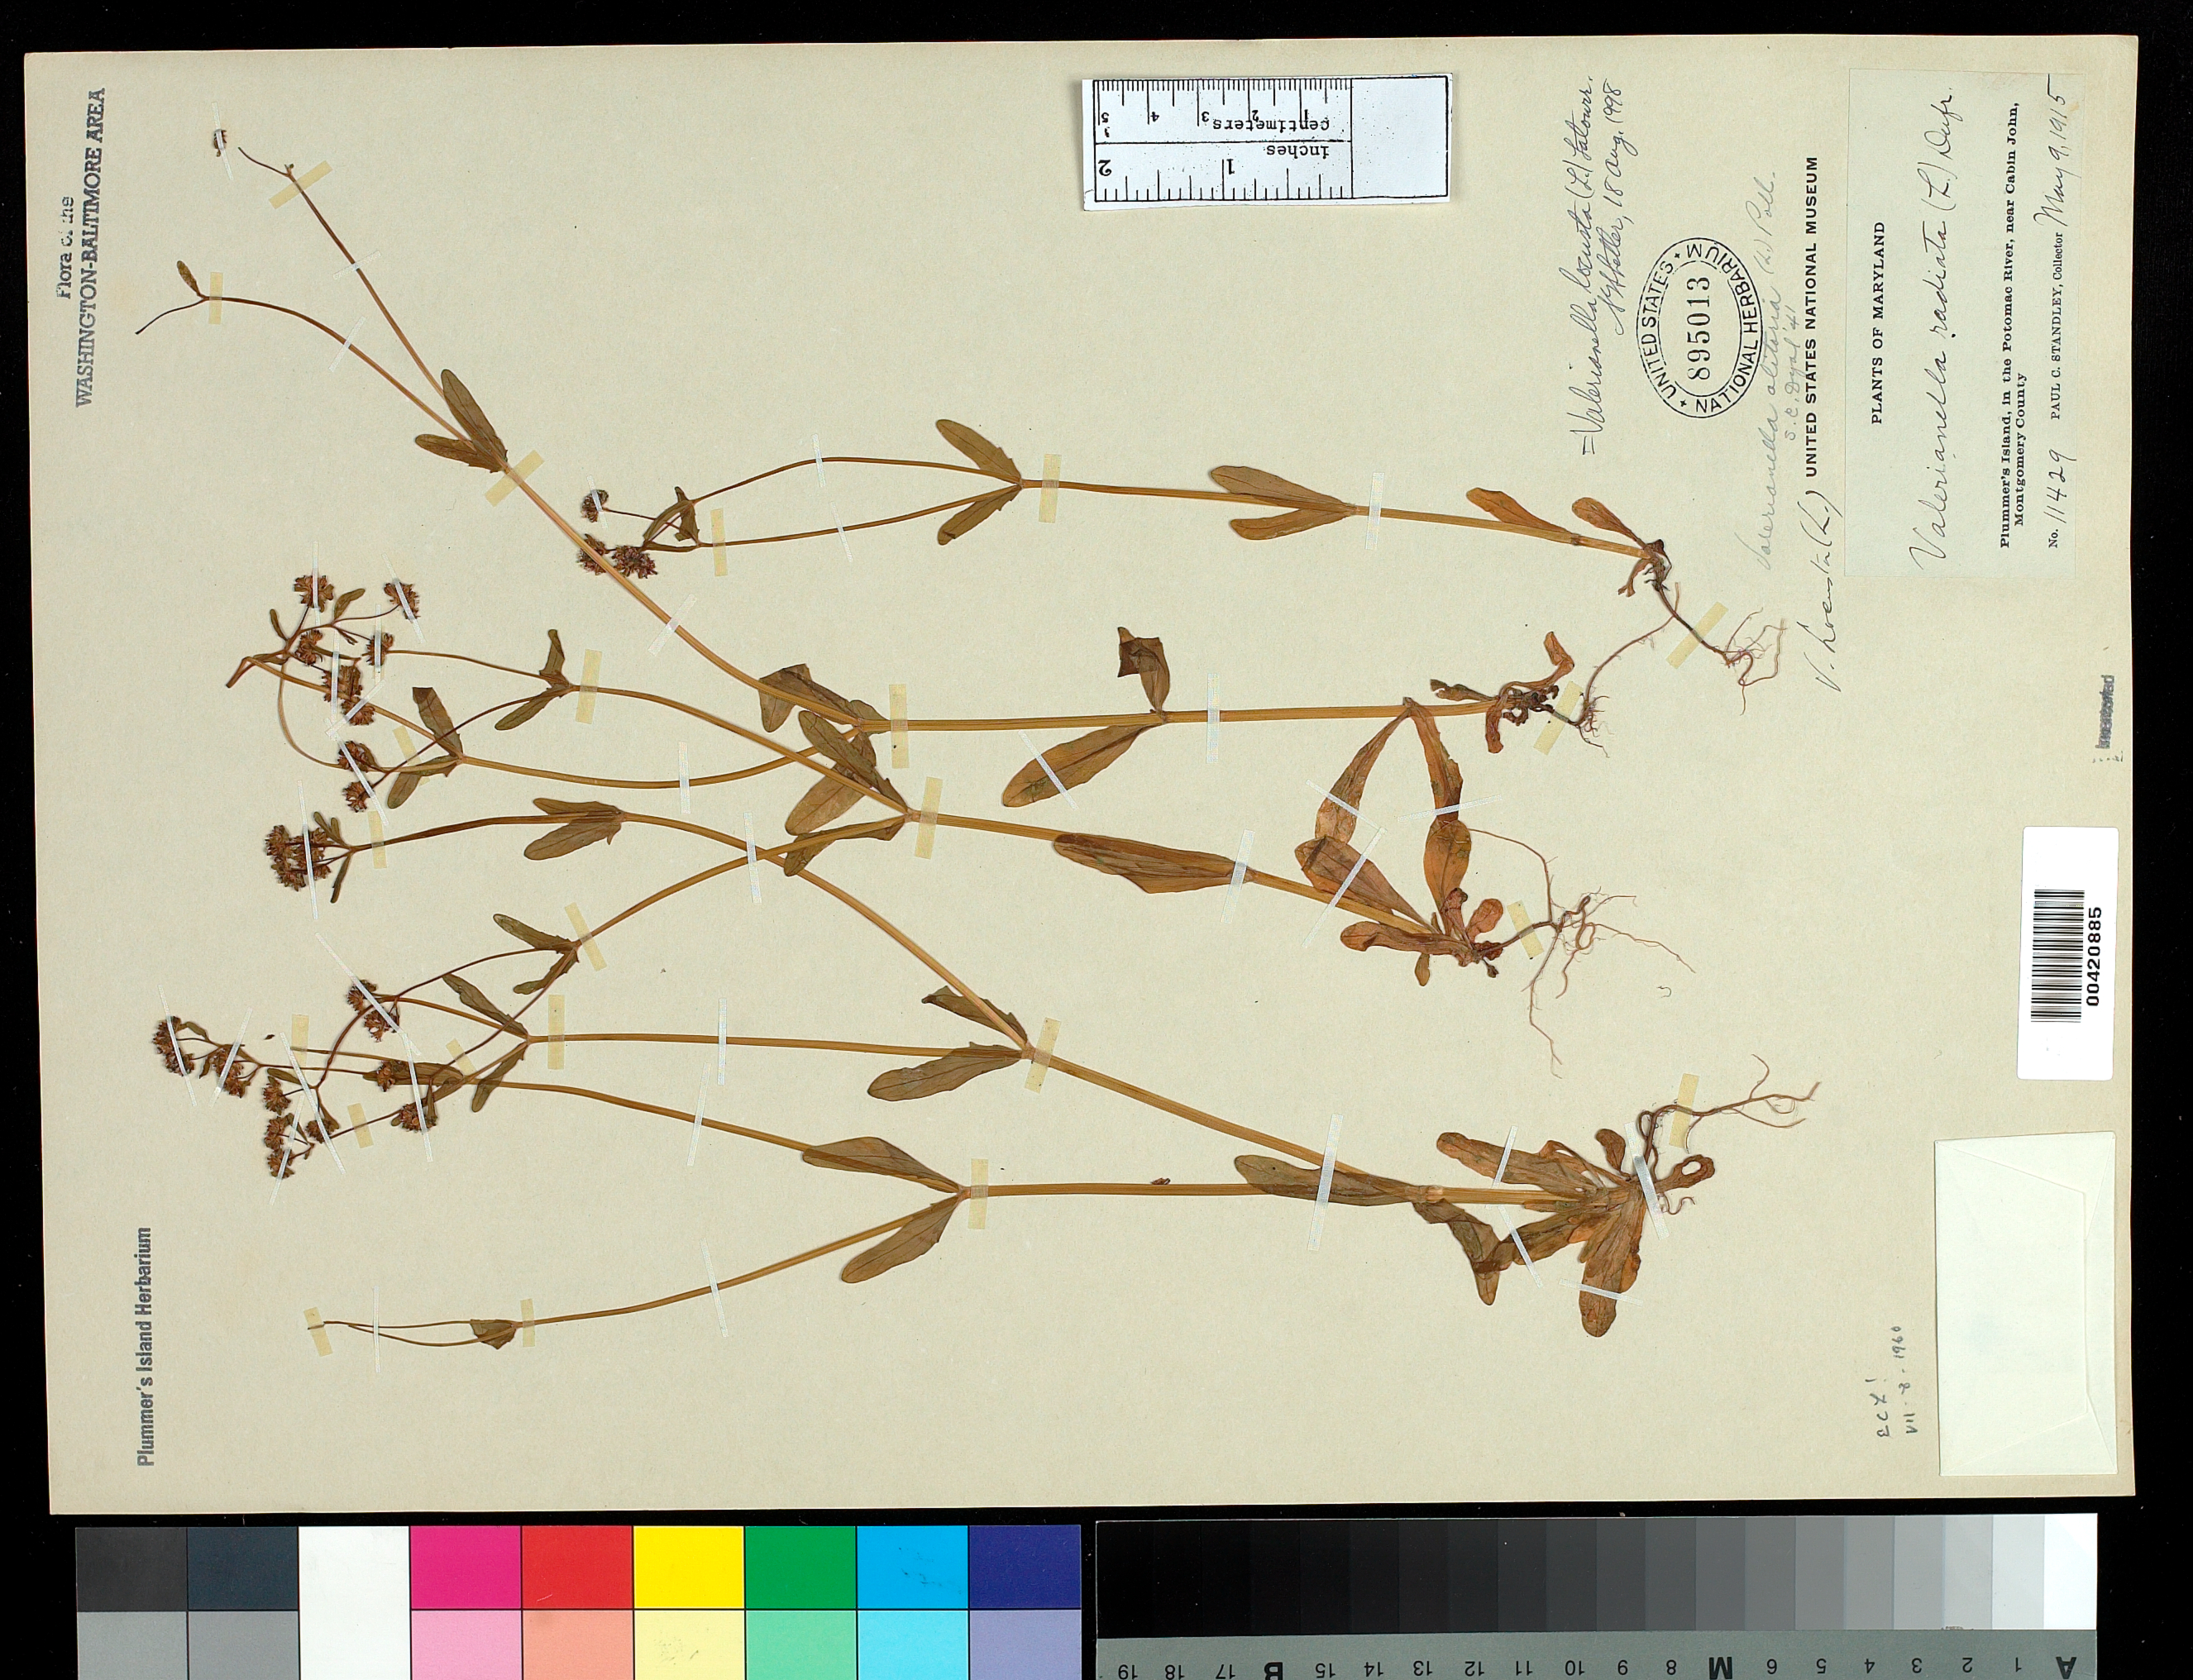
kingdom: Plantae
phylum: Tracheophyta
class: Magnoliopsida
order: Dipsacales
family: Caprifoliaceae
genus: Valerianella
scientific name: Valerianella locusta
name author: (L.) Latourr.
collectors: P. C. Standley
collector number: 11429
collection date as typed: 09 May 1915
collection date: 1915-05-09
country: United States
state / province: Maryland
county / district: Montgomery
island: Plummers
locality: Plummer's Island C. & O. Canal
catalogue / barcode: US 895013